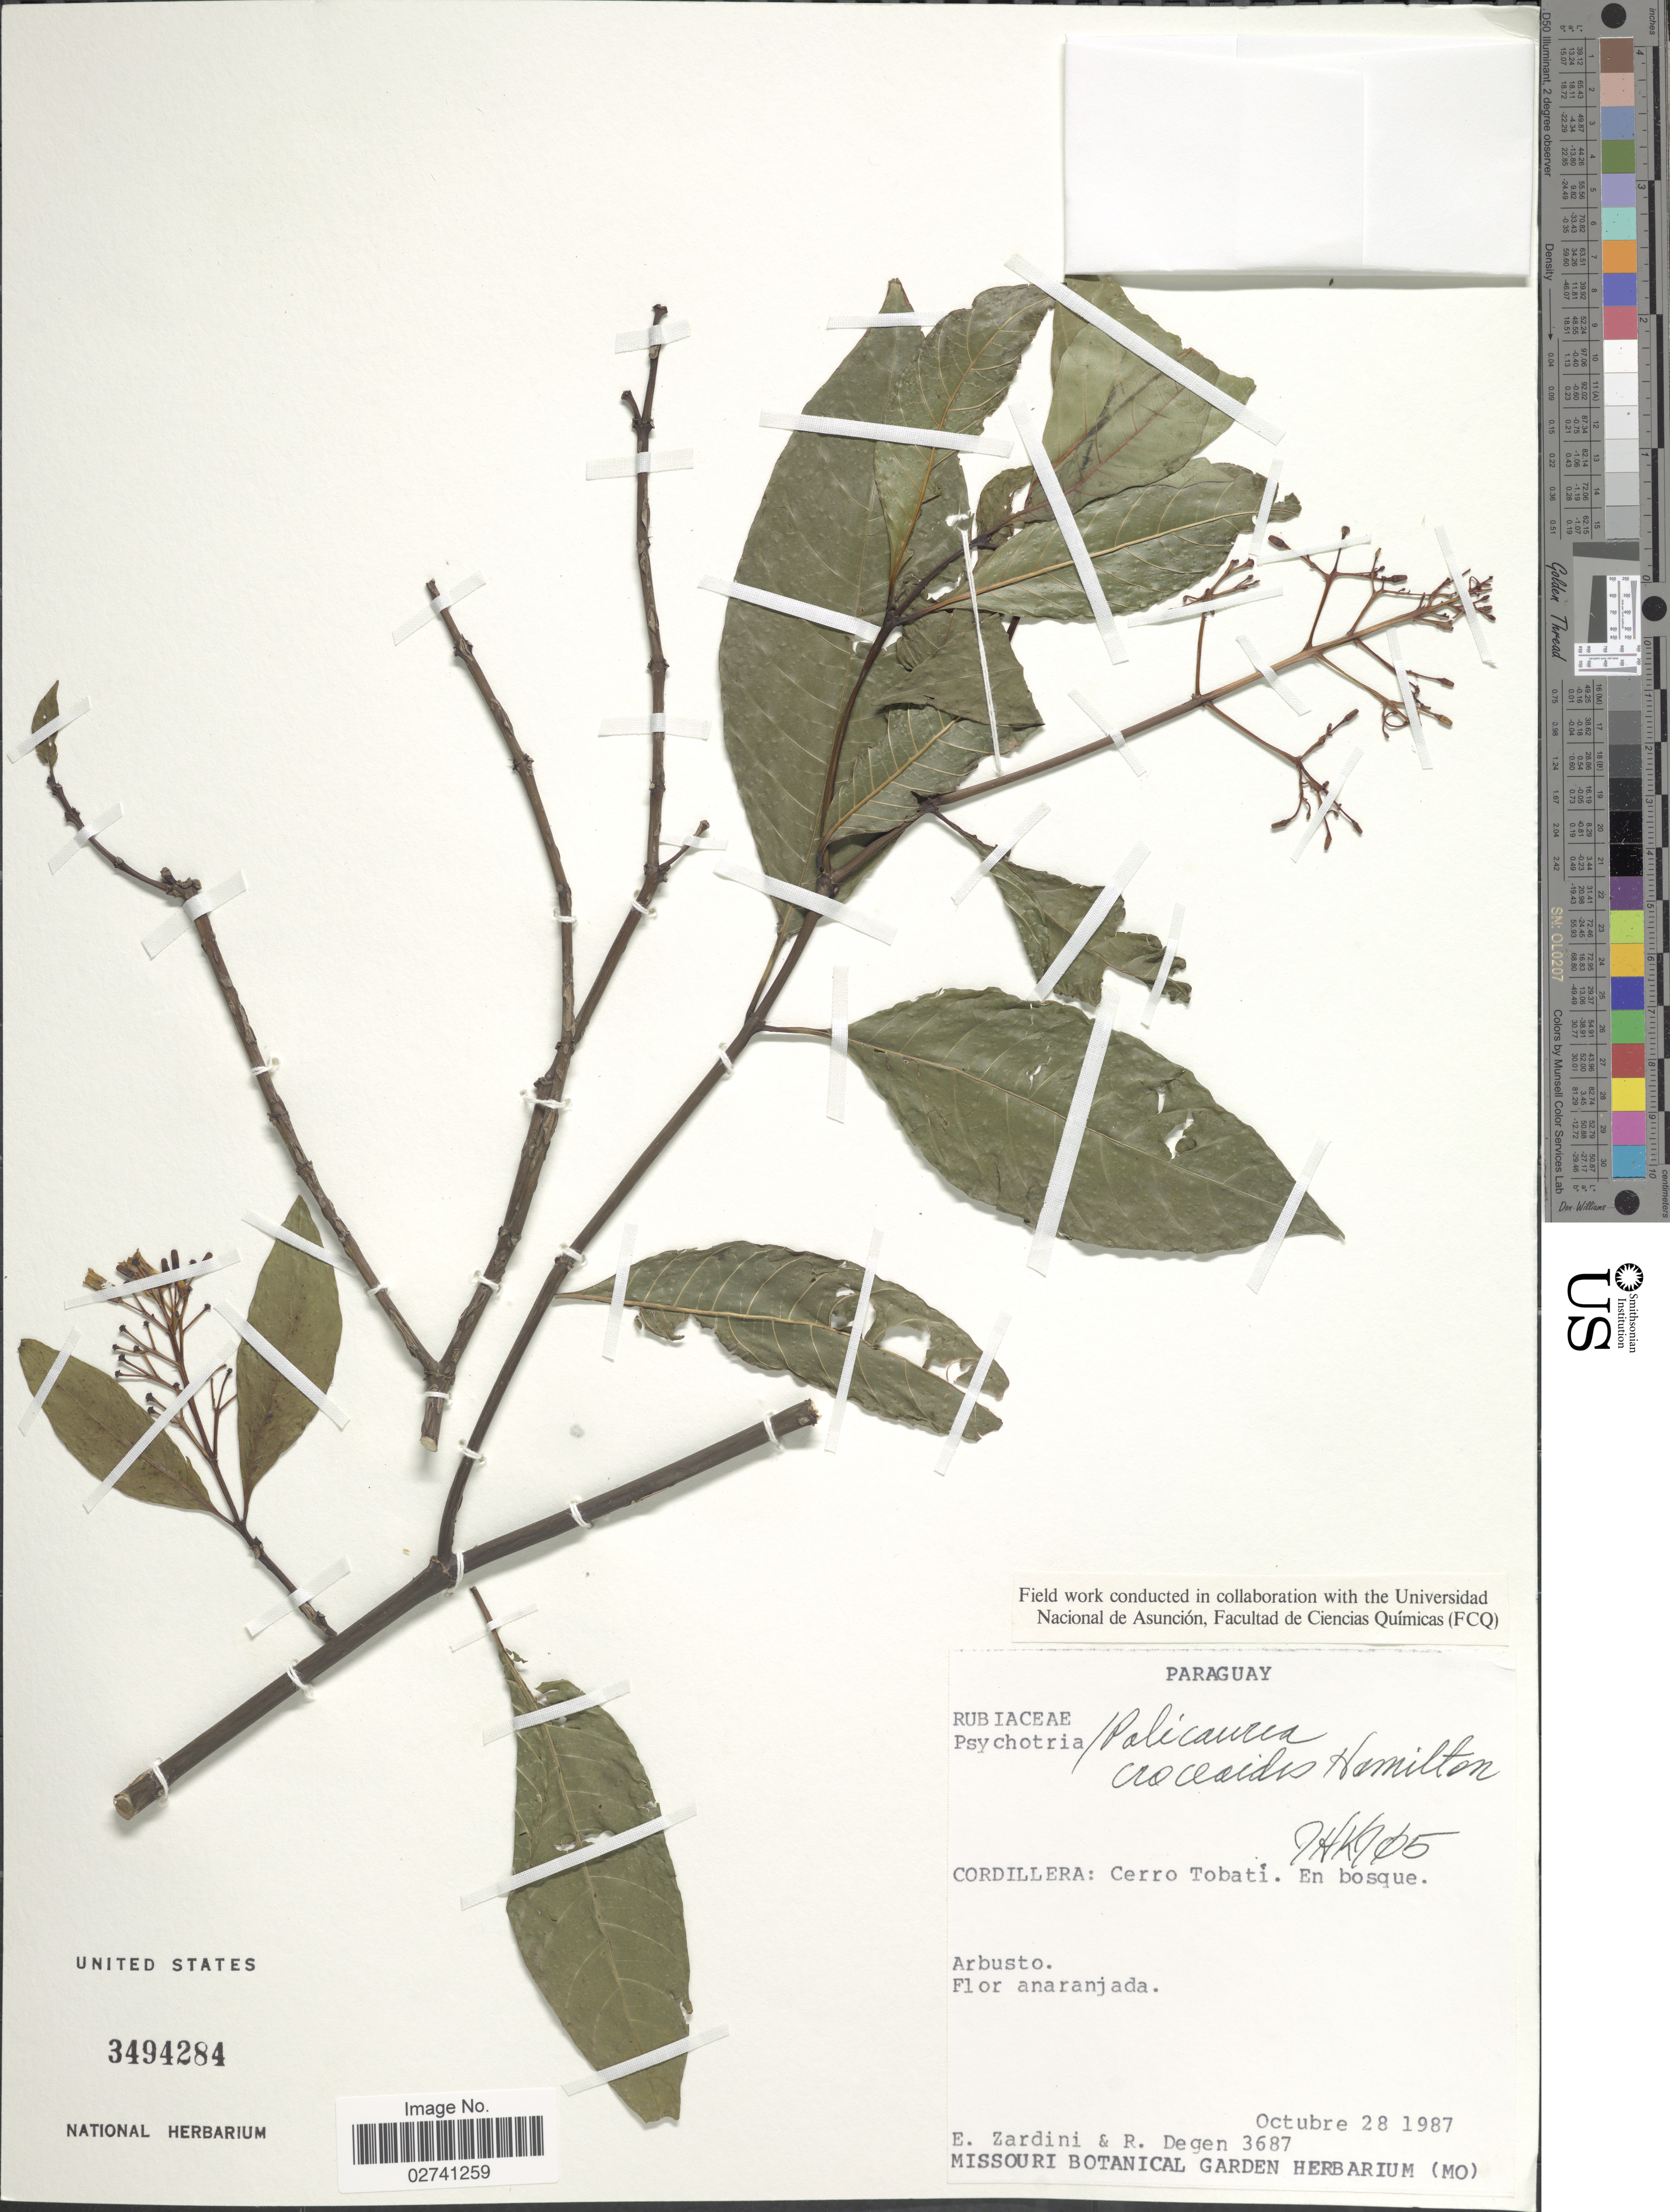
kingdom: Plantae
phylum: Tracheophyta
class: Magnoliopsida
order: Gentianales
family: Rubiaceae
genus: Palicourea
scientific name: Palicourea croceoides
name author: Desv. ex Ham.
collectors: E. M. Zardini & R. Degen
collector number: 3687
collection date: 1987-10-28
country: Paraguay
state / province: Cordillera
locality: Cerro Tobatí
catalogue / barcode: US 3494284